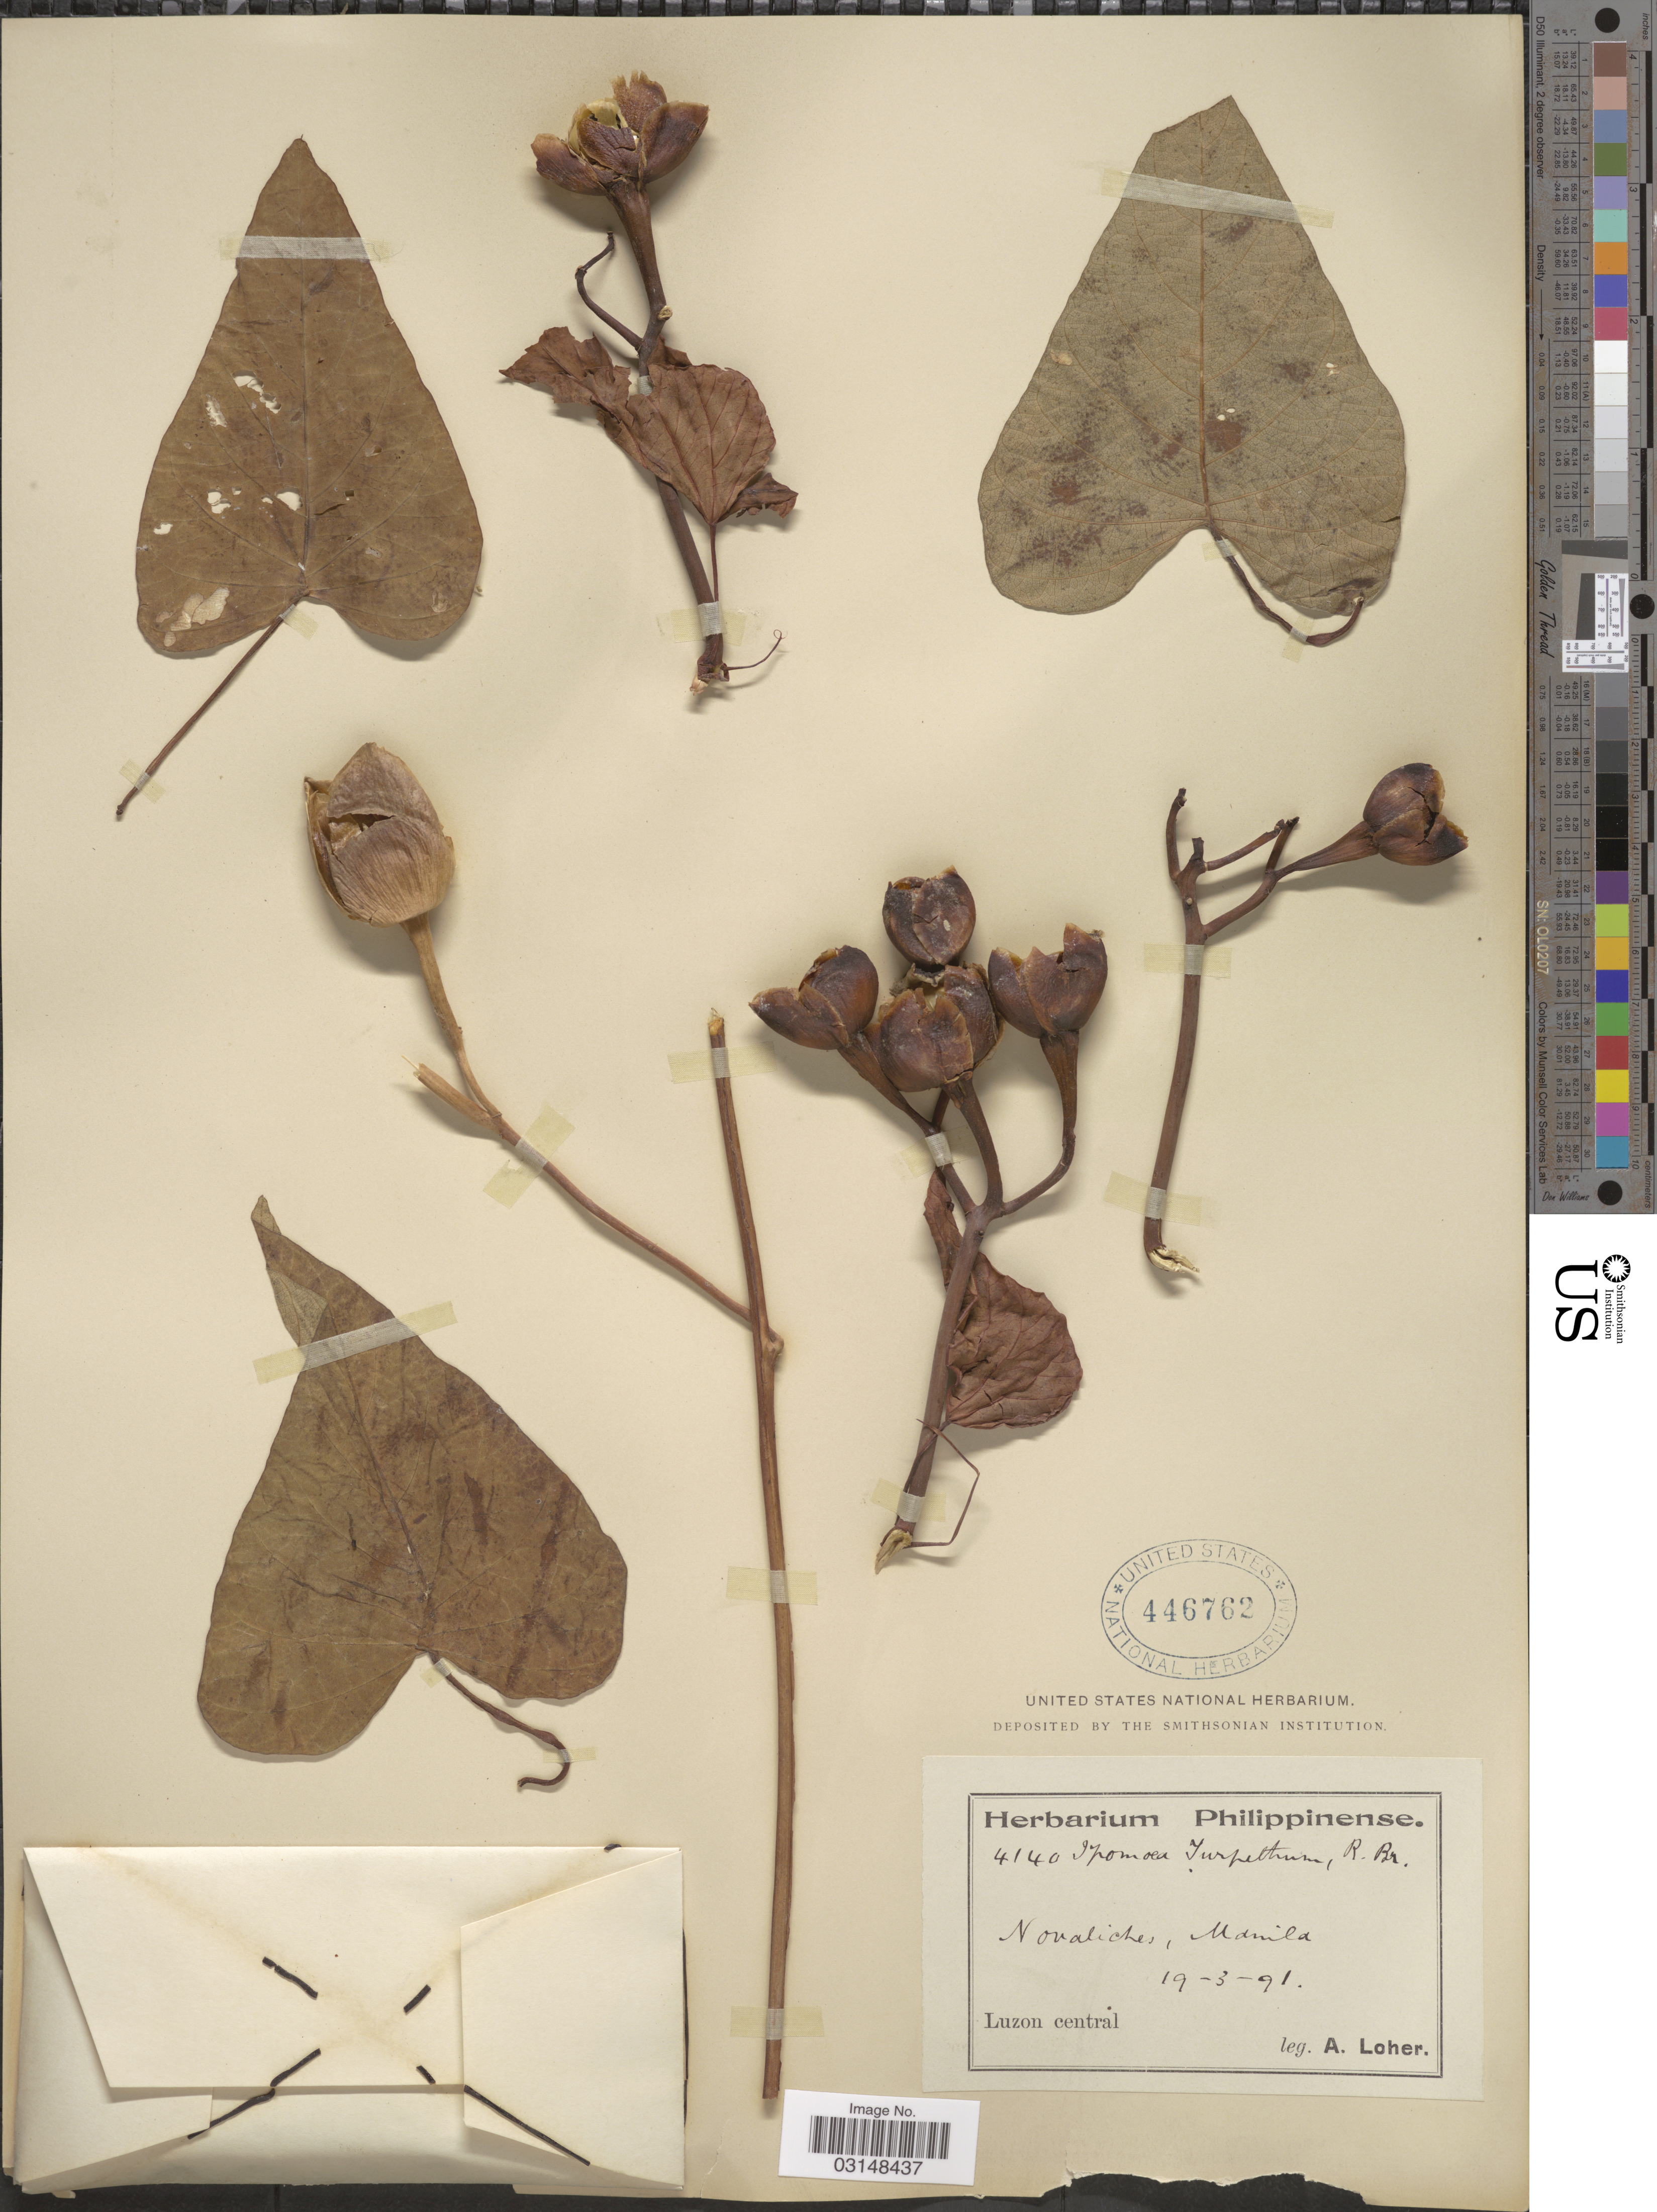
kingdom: Plantae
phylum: Tracheophyta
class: Magnoliopsida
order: Solanales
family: Convolvulaceae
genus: Operculina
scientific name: Operculina turpethum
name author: (L.) Silva Manso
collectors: A. Loher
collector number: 4140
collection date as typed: Transcribed d/m/y: 19/3/91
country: Philippines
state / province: Central Luzon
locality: Novaliches, Manila, Luzon central.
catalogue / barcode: US 446762